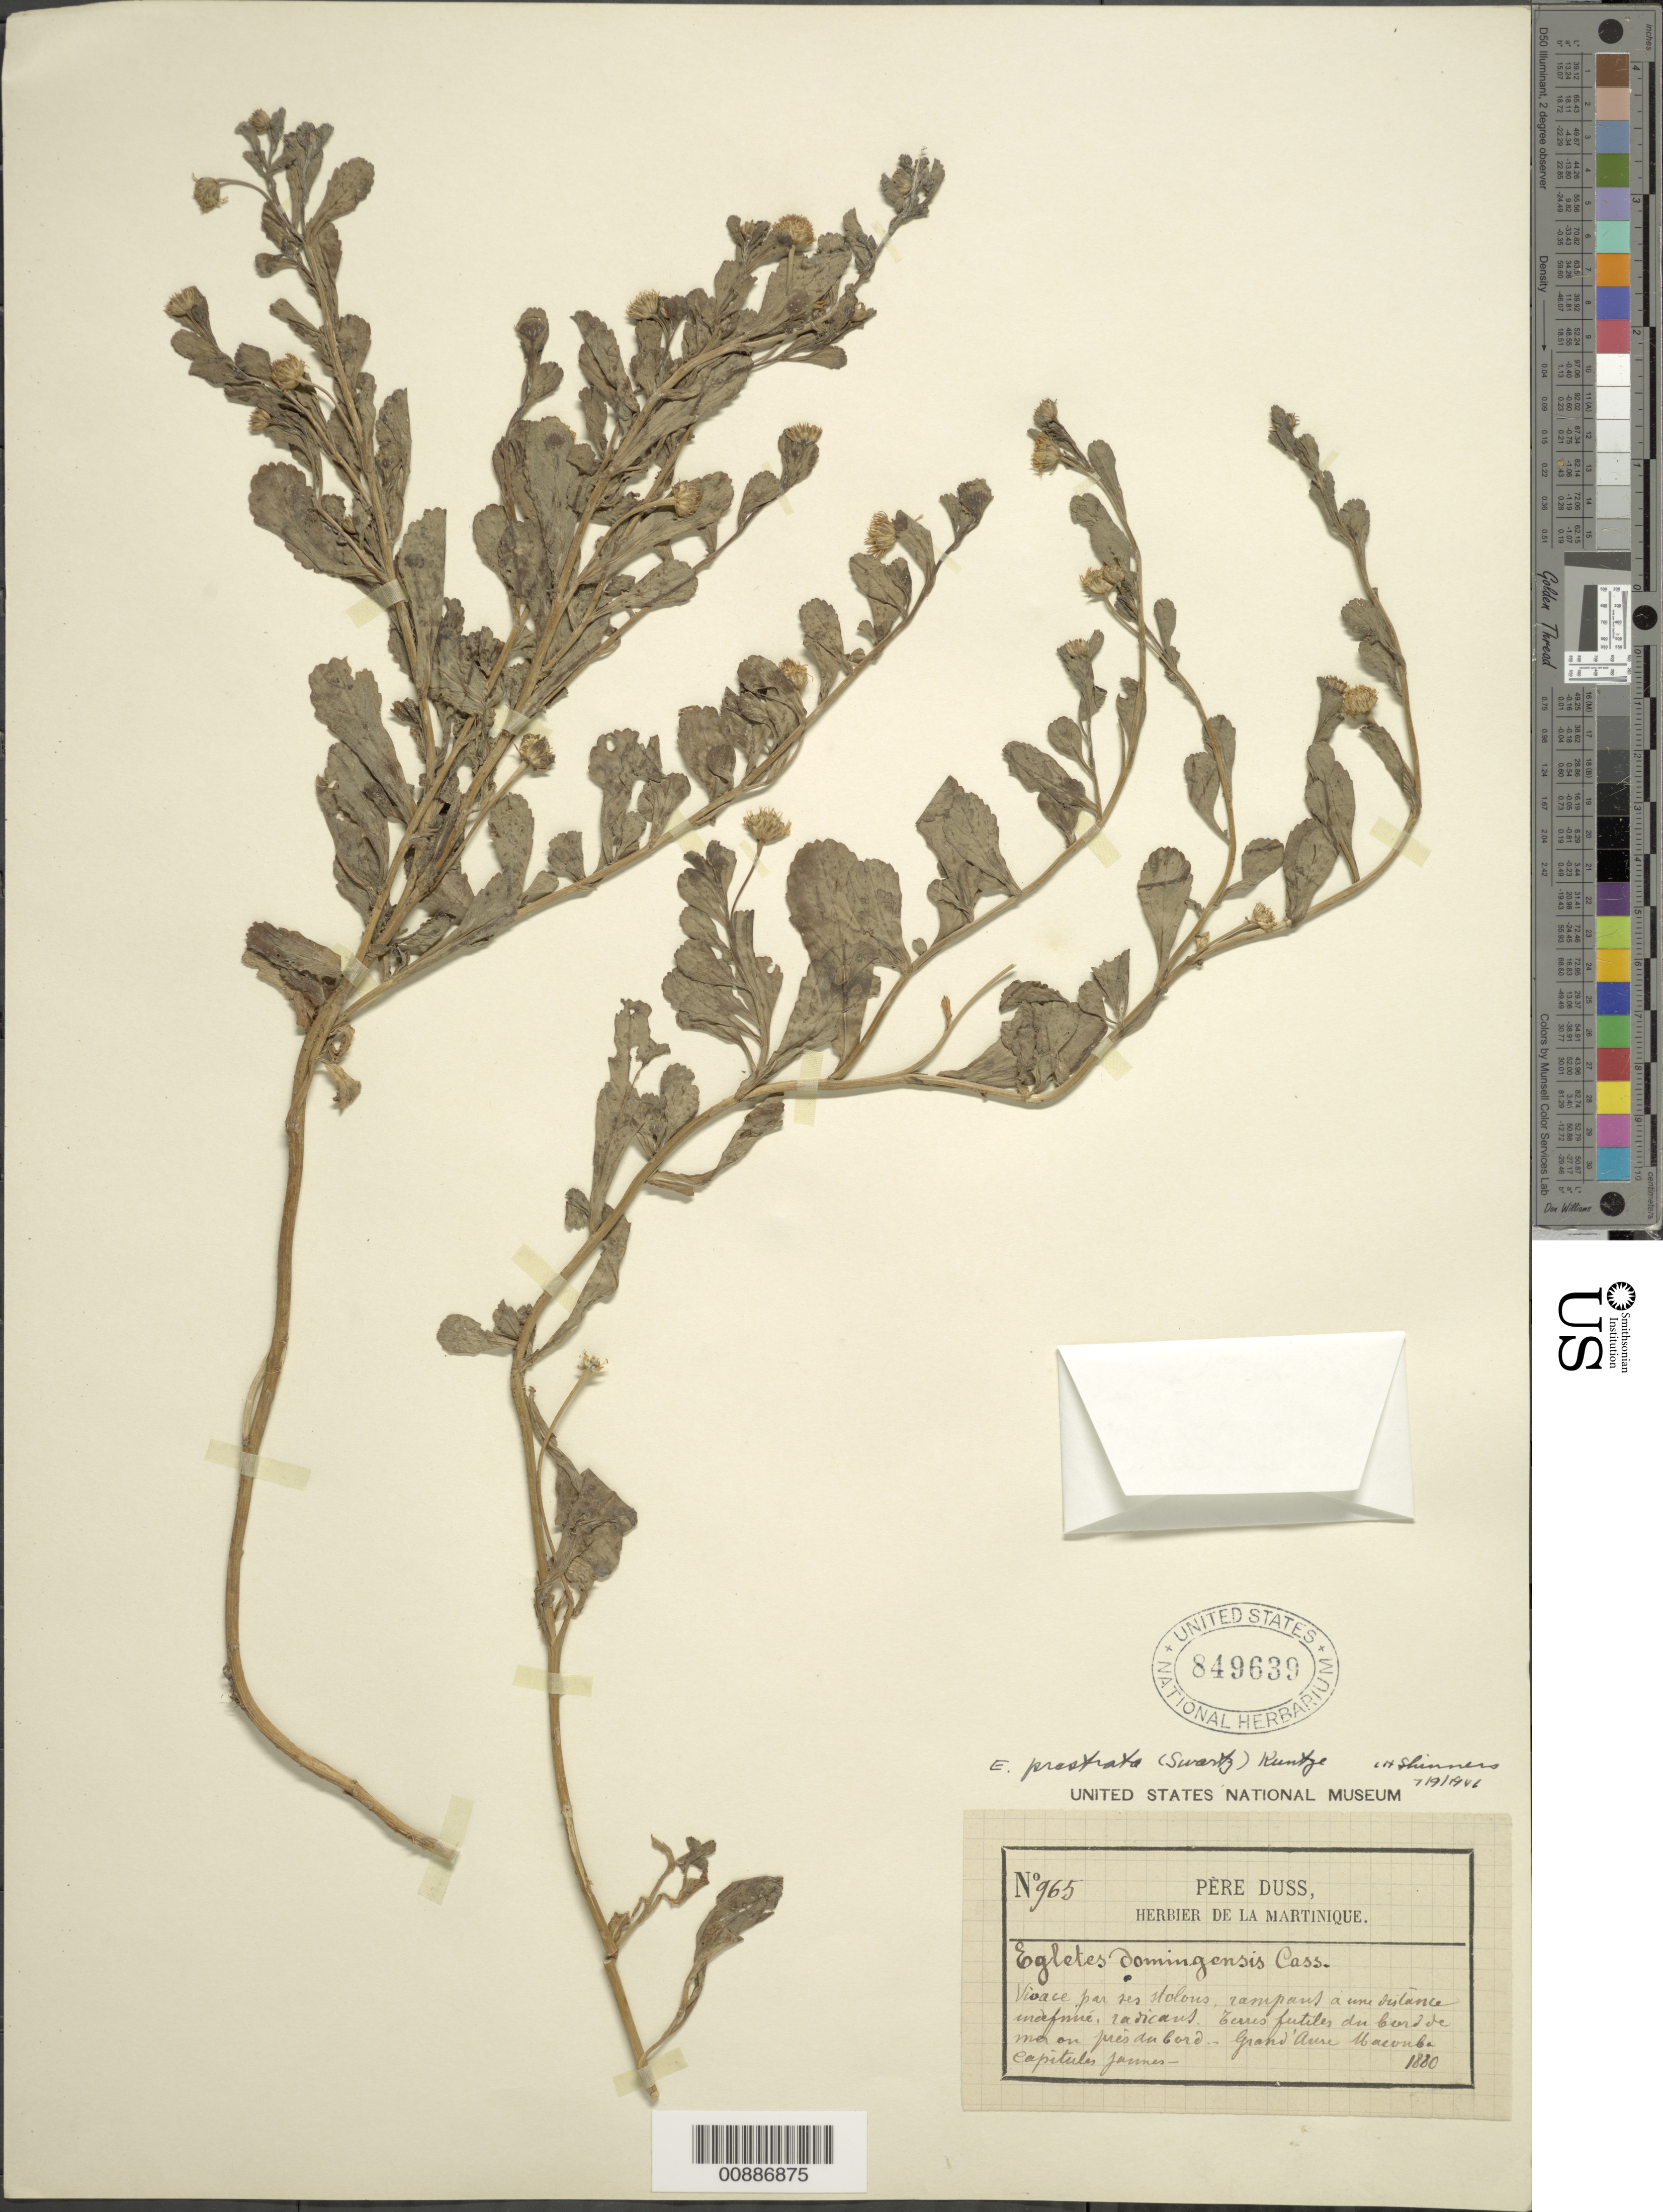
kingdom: Plantae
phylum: Tracheophyta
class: Magnoliopsida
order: Asterales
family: Asteraceae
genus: Egletes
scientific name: Egletes prostrata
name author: (Sw.) Kuntze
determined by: Shinners, L. H.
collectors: Père Duss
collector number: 965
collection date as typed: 1880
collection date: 1880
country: Martinique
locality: Grand Anse. Maconba.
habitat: Terres futiles du bord de mer ou près du bord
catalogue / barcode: US 849639